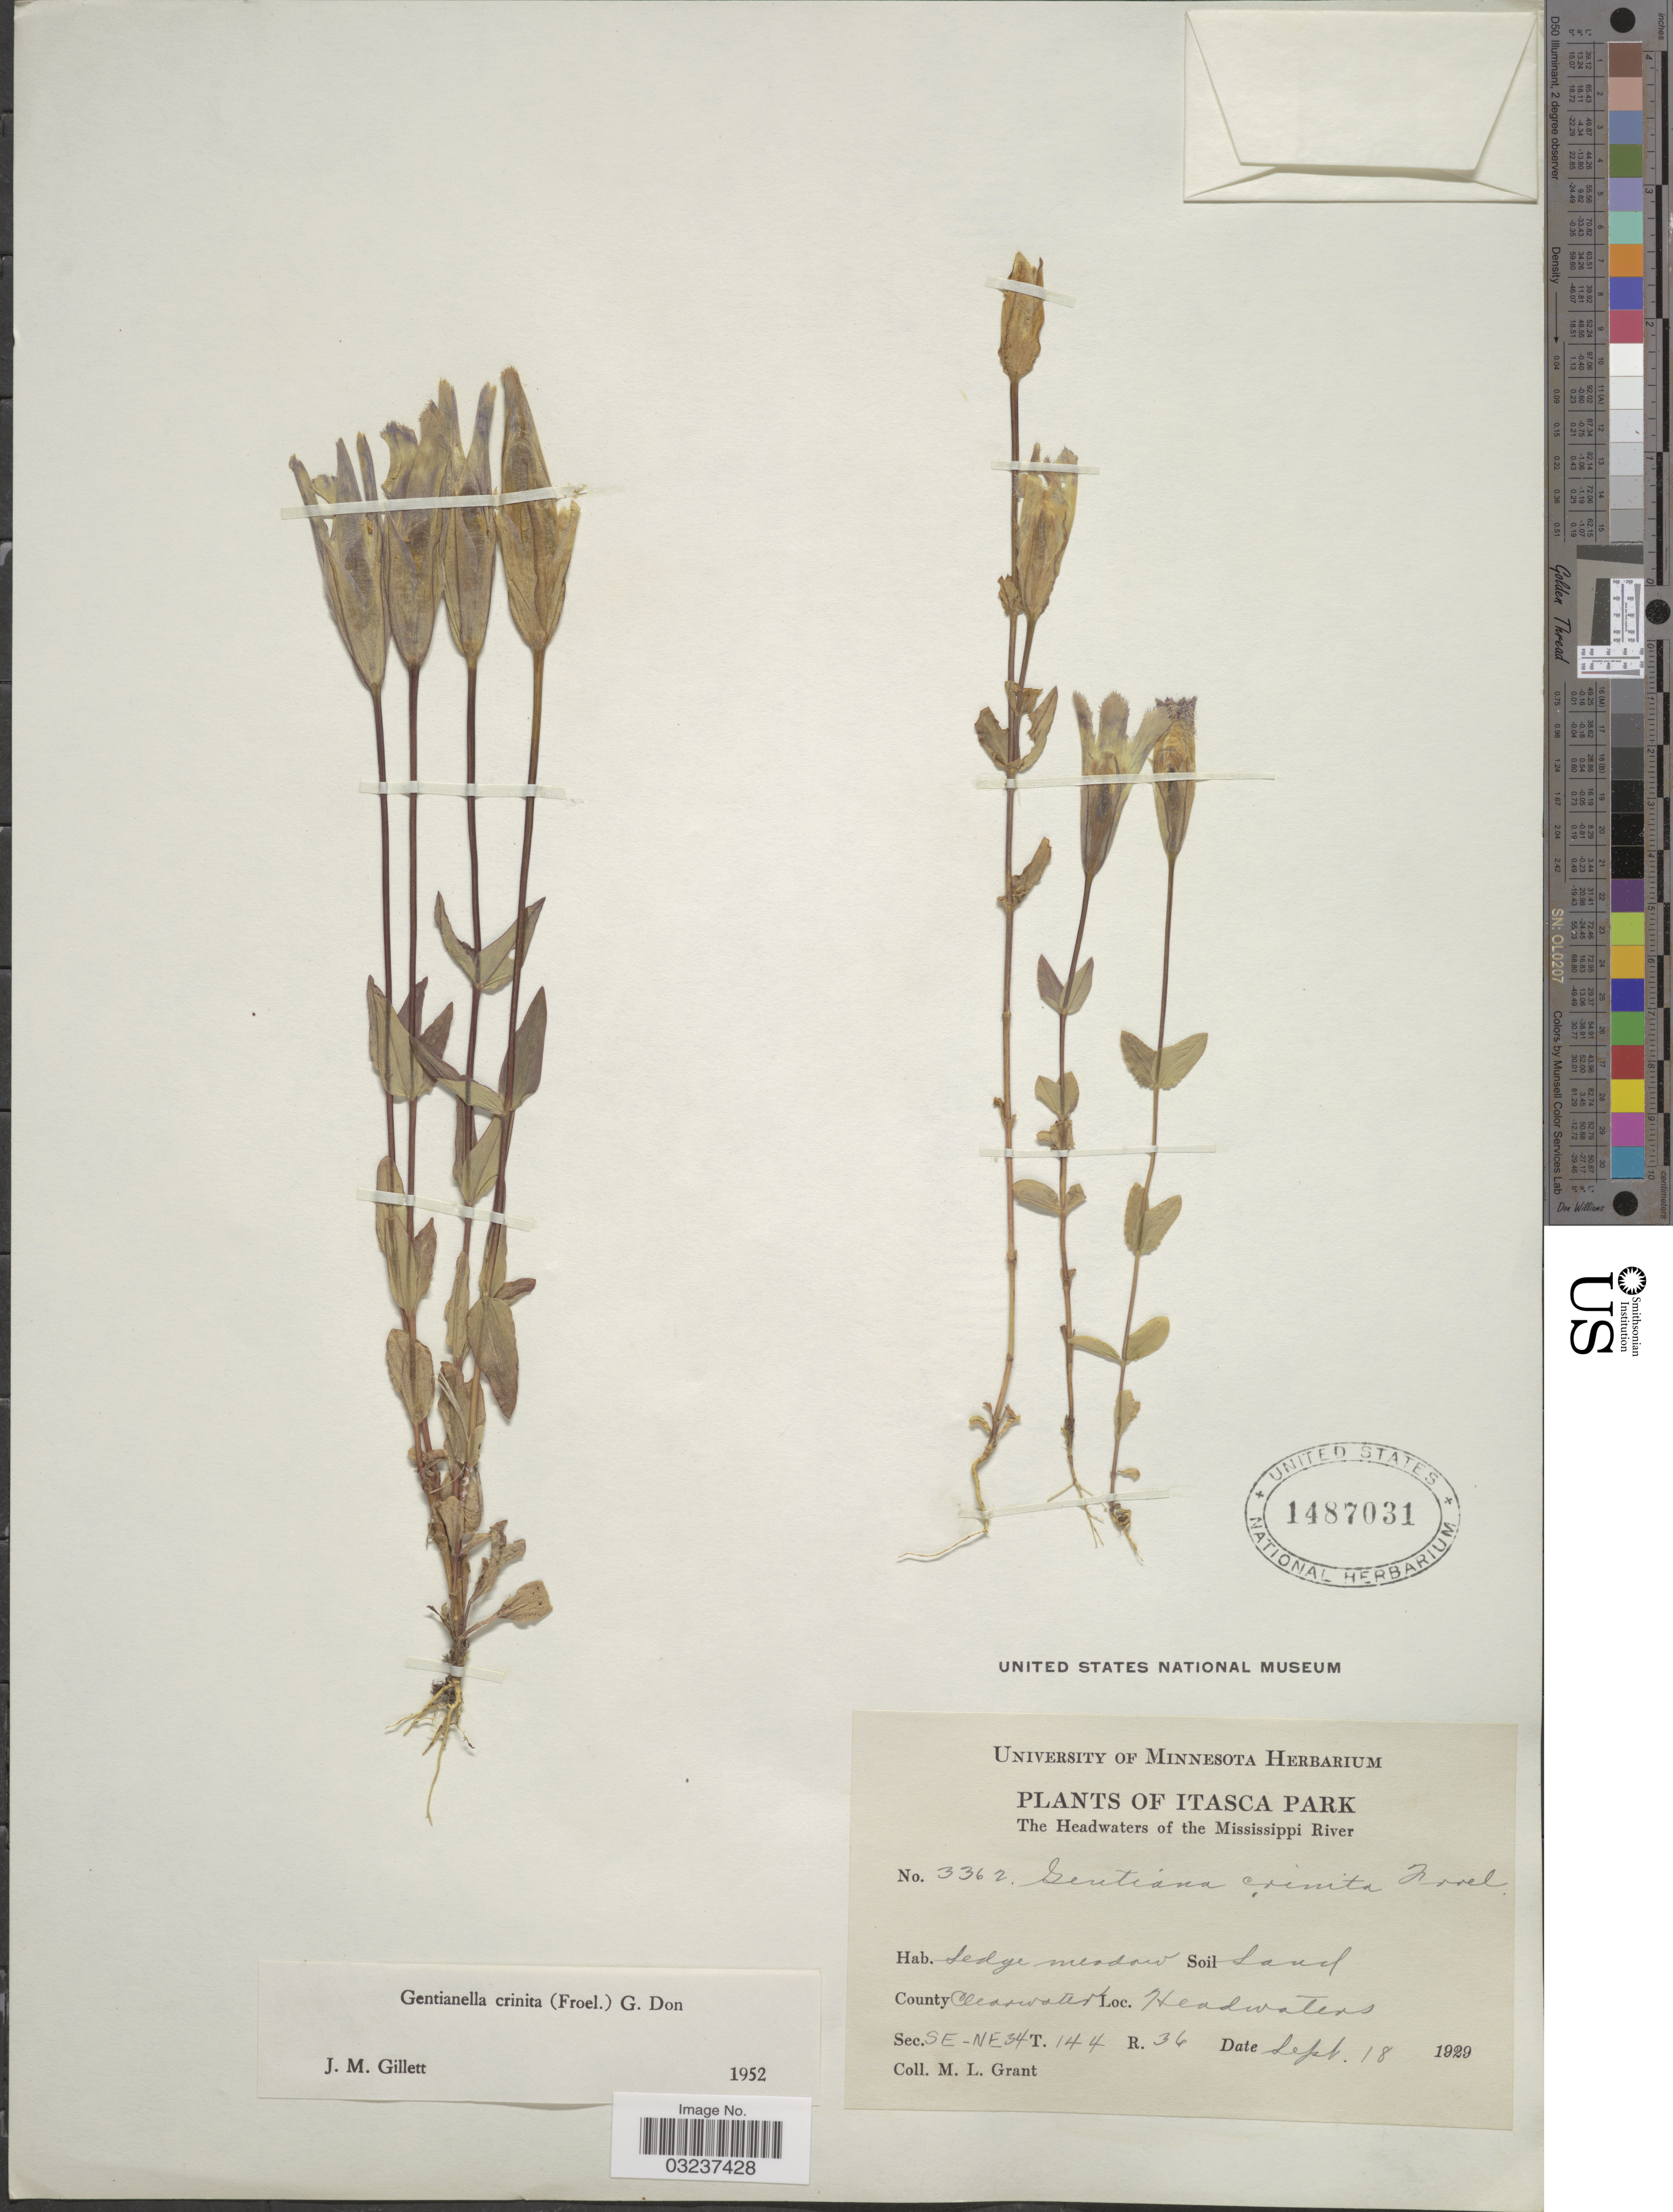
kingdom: Plantae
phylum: Tracheophyta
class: Magnoliopsida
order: Gentianales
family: Gentianaceae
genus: Gentianella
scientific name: Gentianella crinita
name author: (Froel.) G. Don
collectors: M. L. Grant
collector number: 3362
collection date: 1929-09-18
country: United States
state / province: Minnesota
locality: Itasca Park. The Headwaters of the Mississippi River. County Clearwater. Headwaters. Sec. SE-NE34 T144 R36.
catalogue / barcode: US 1487031